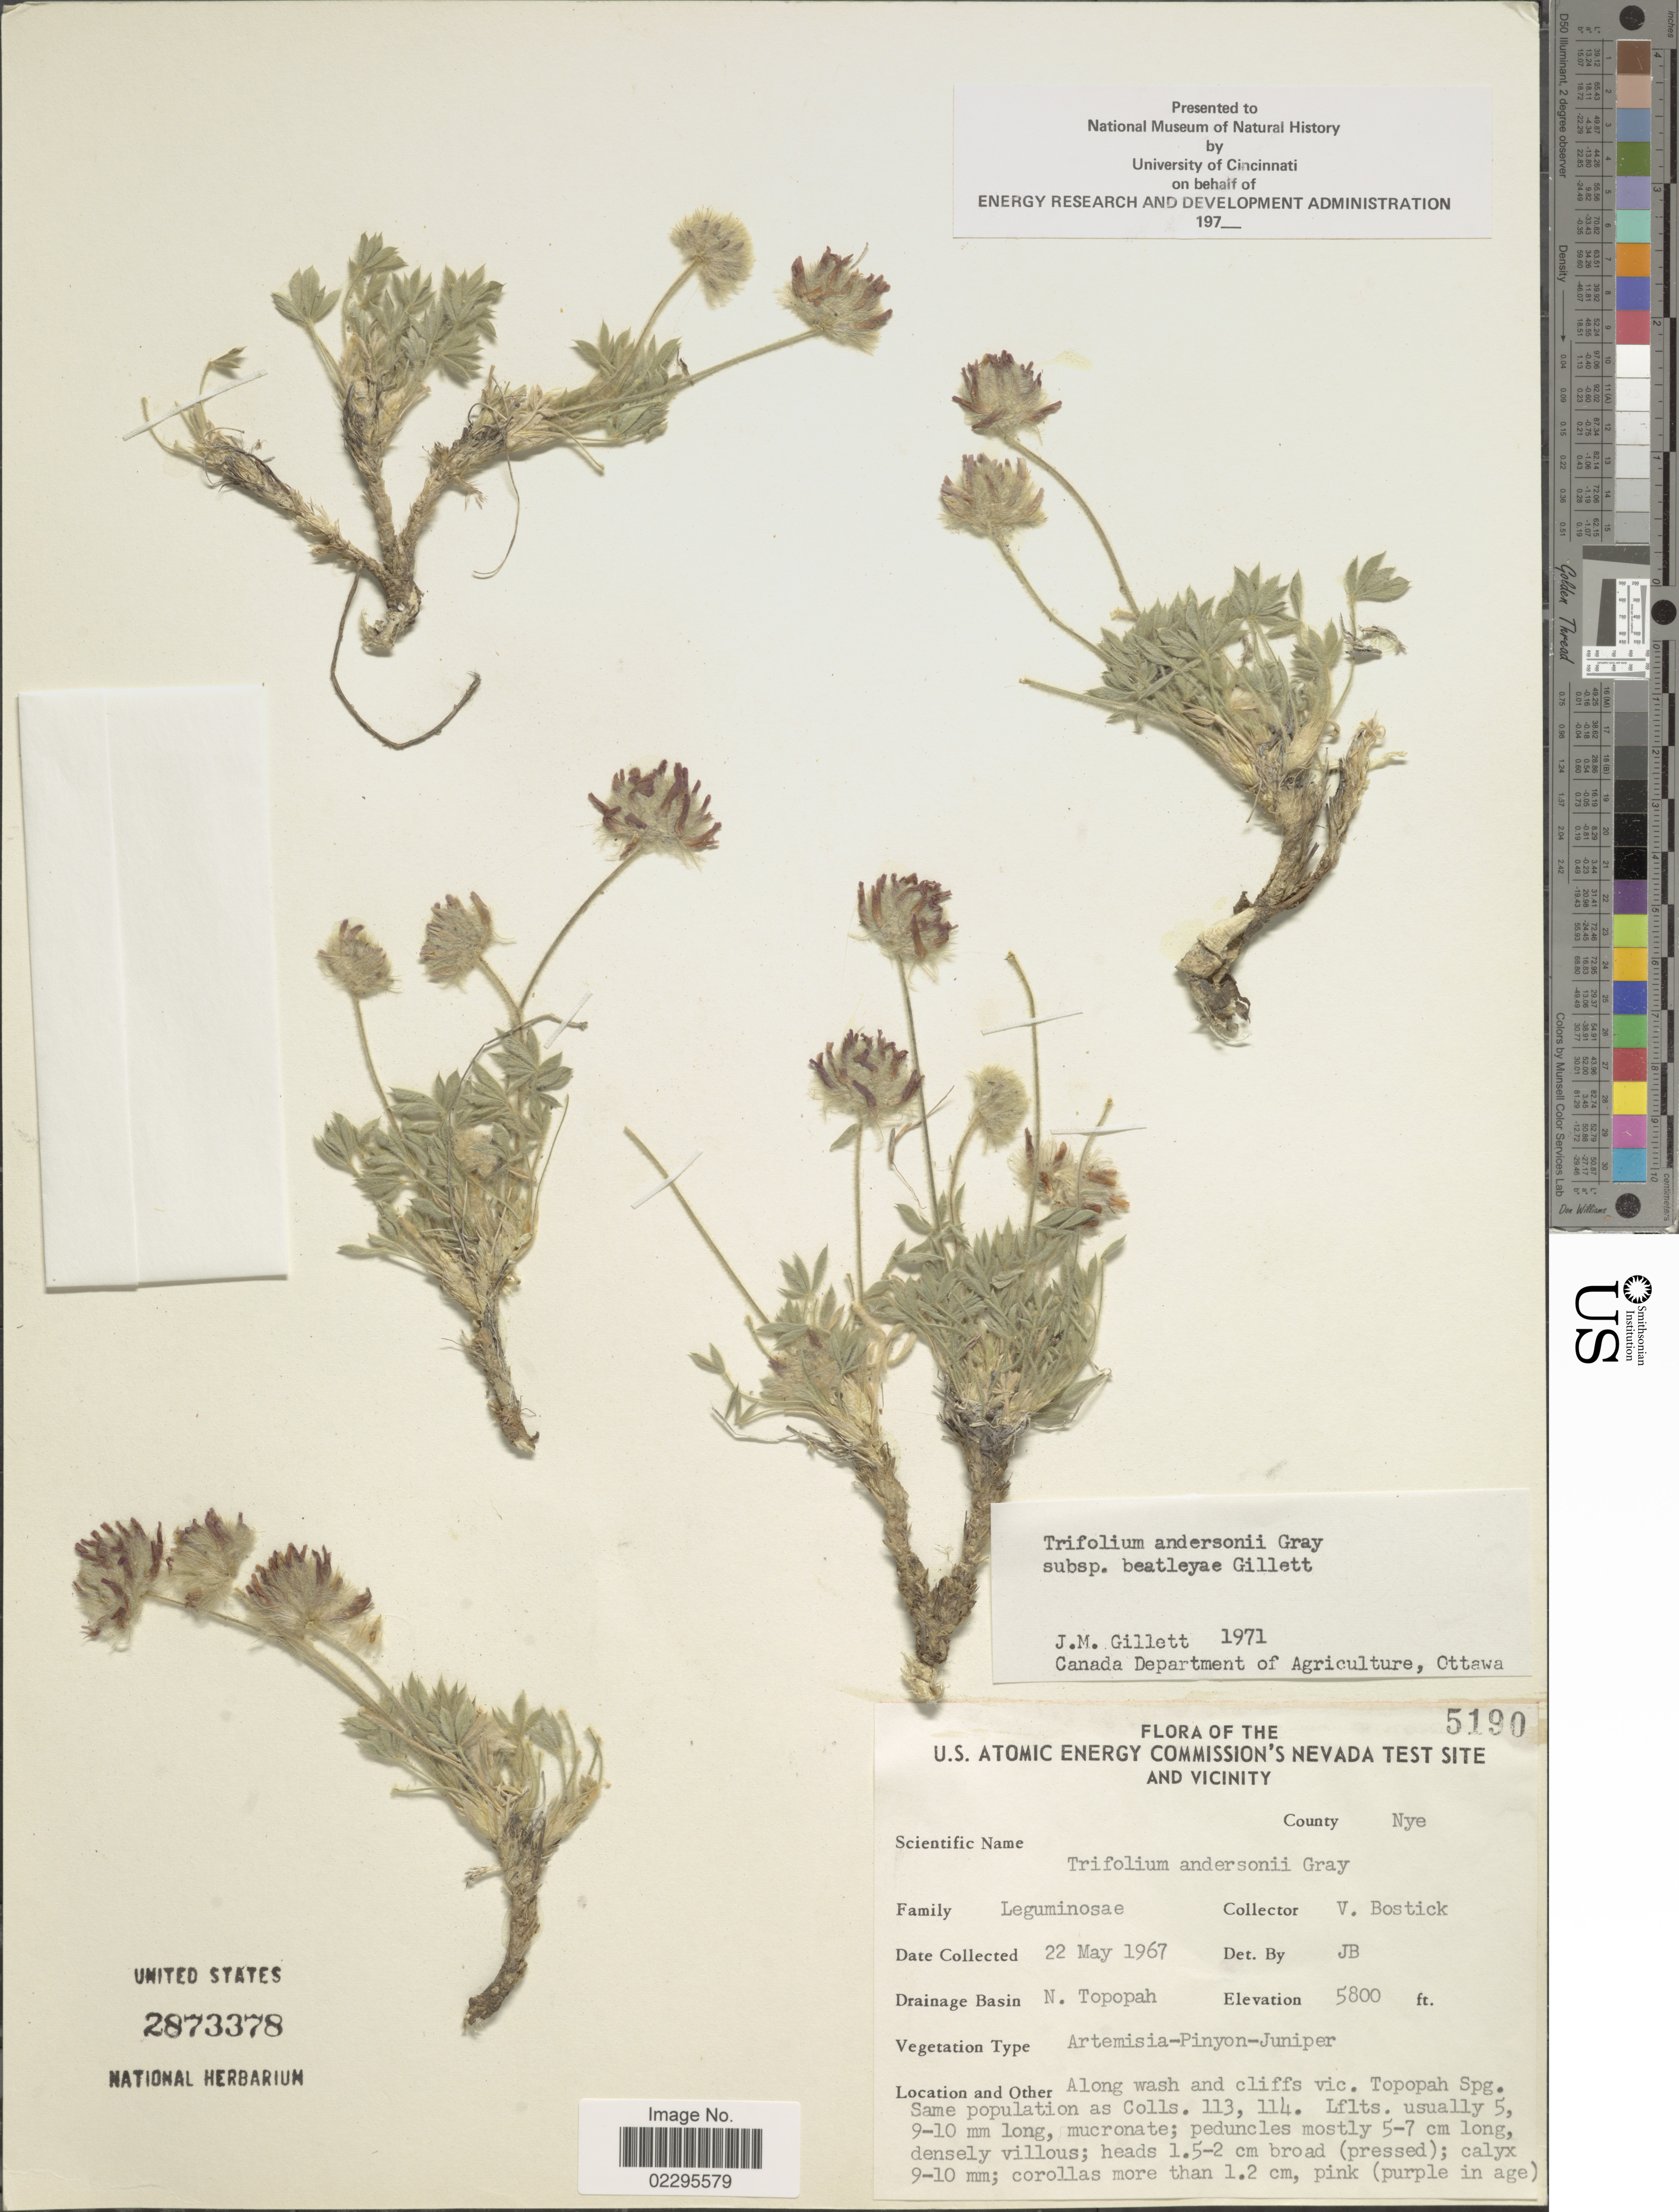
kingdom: Plantae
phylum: Tracheophyta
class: Magnoliopsida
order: Fabales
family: Fabaceae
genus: Trifolium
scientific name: Trifolium andersonii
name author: A. Gray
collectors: V. Bostick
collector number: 5190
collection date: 1967-05-22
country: United States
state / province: Nevada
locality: U. S. Atomic Energy Commission's Nevada Test Site and vicinity. County Nye. Drainage Basin N. Topopah. vic. Topopah Spg.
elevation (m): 1768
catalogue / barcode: US 2873378